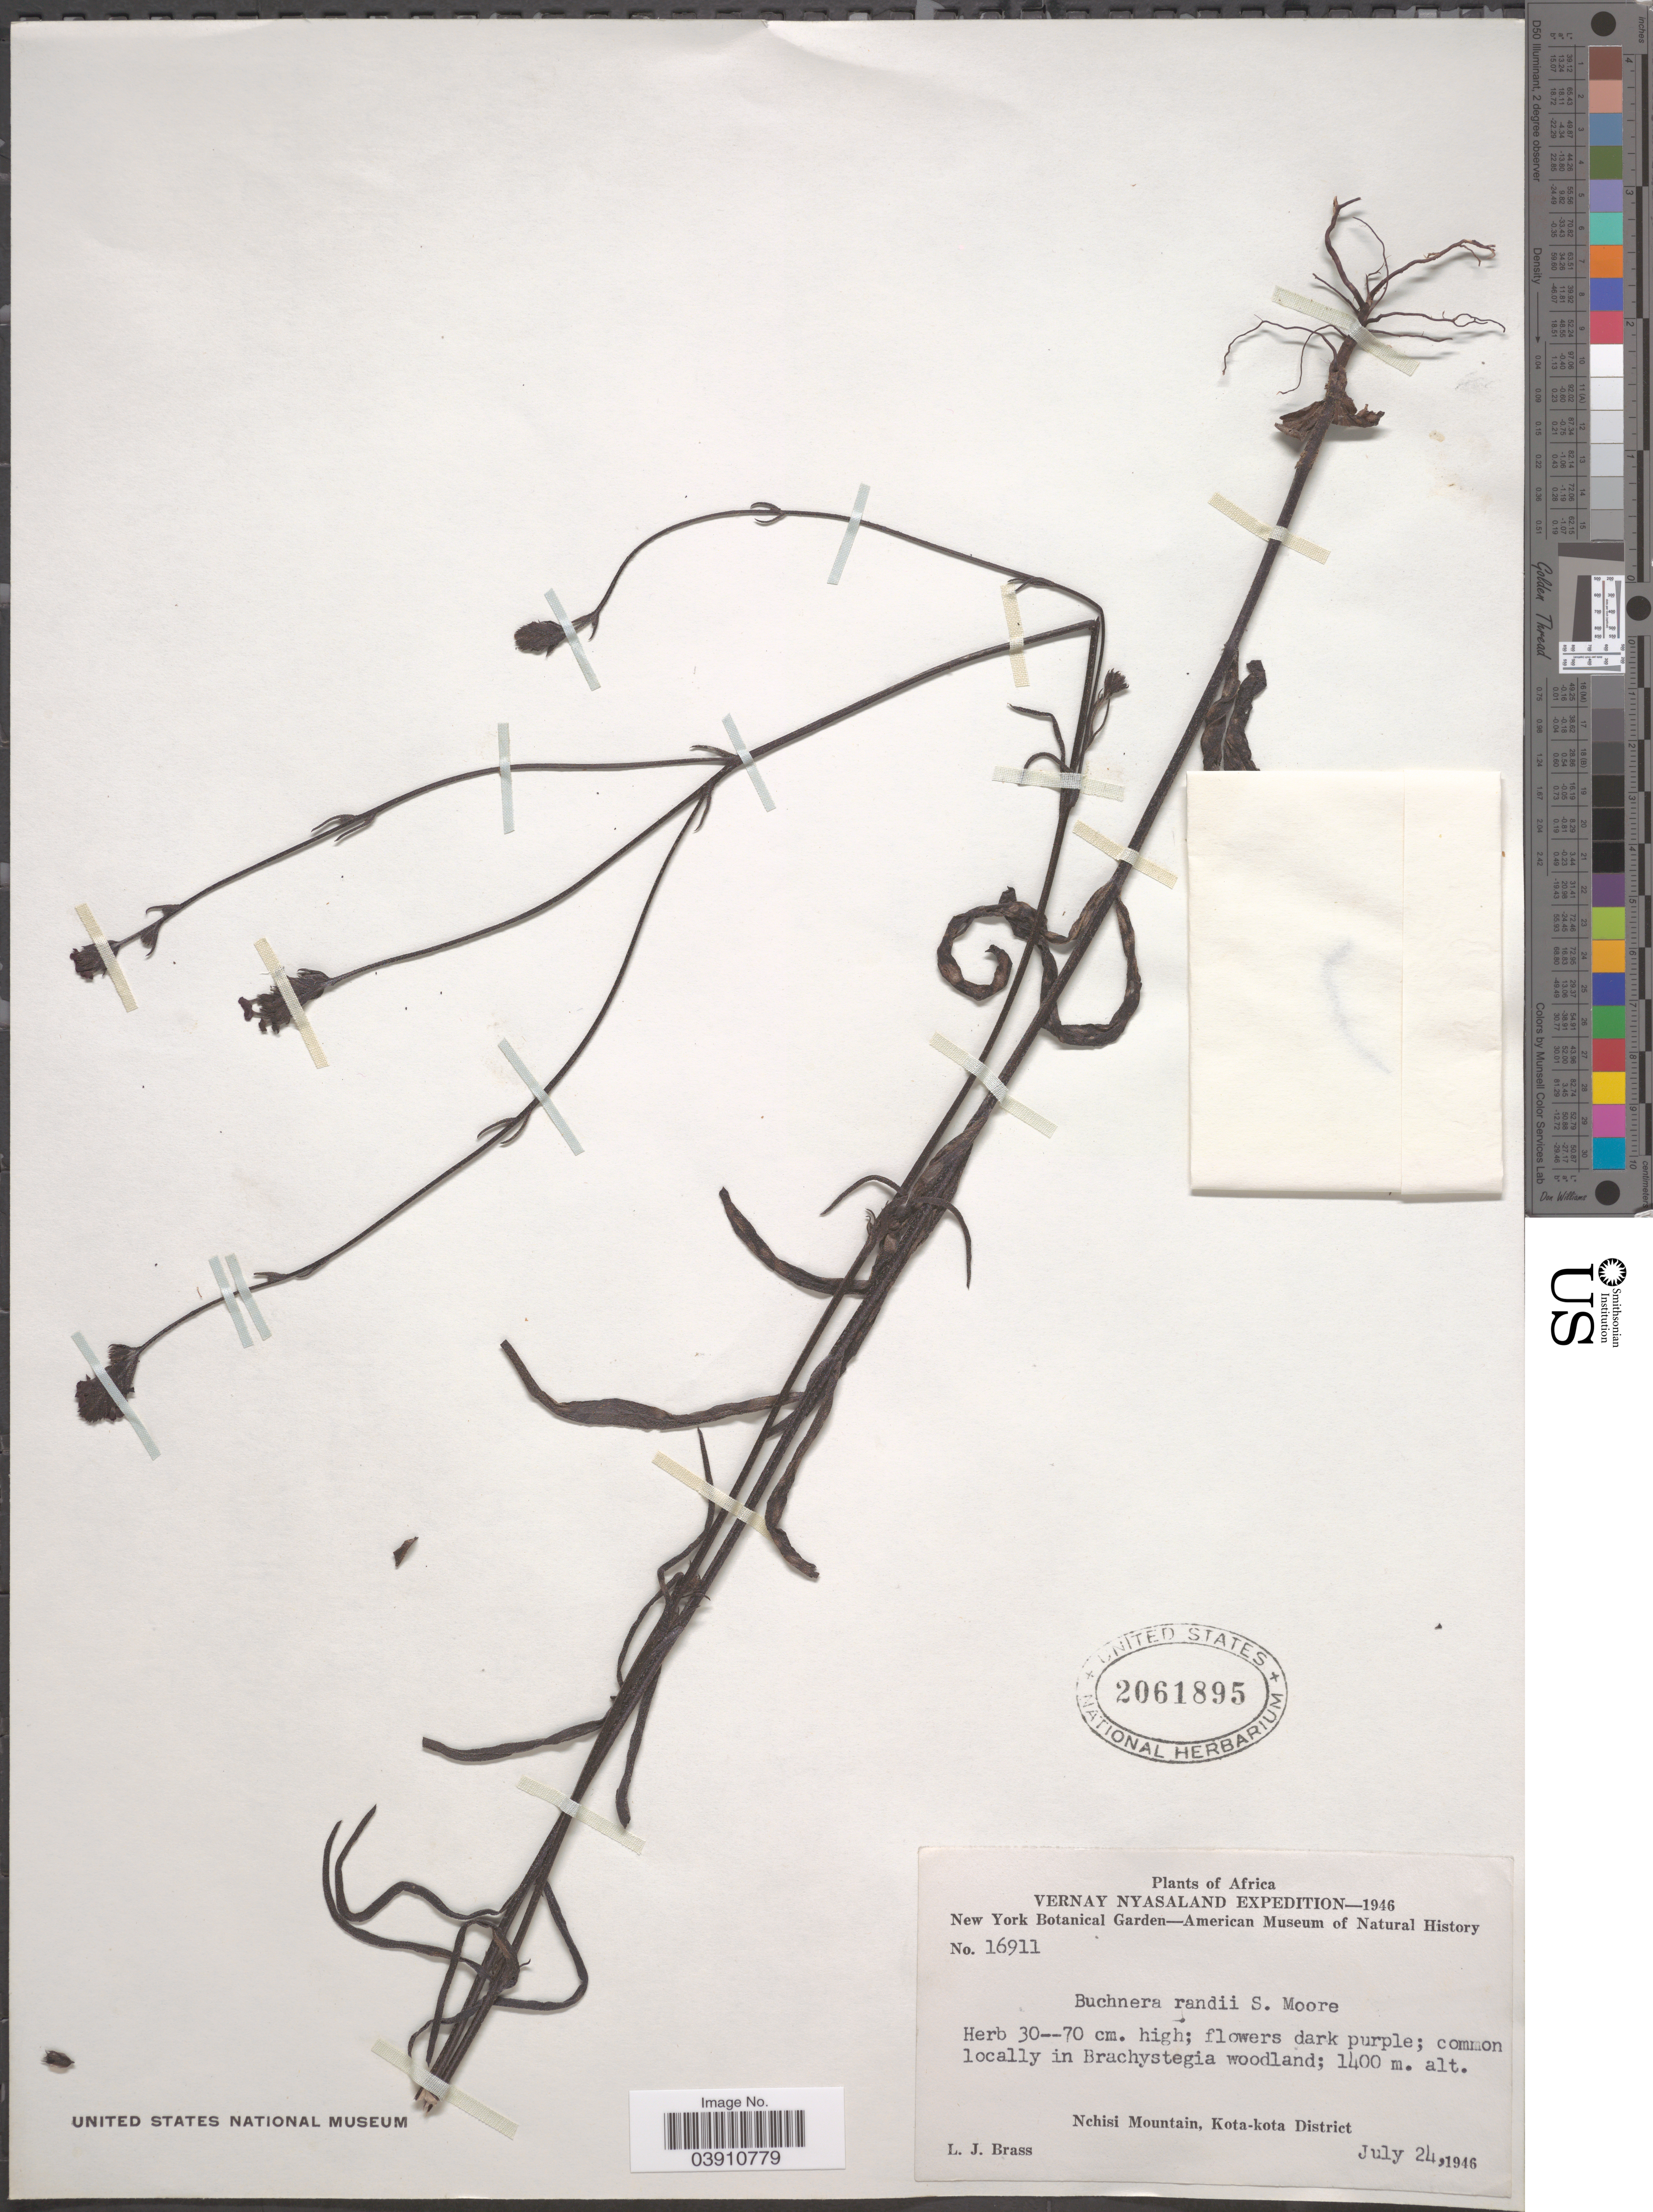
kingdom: Plantae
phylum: Tracheophyta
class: Magnoliopsida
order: Lamiales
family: Orobanchaceae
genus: Buchnera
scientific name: Buchnera randii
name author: S. Moore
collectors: L. J. Brass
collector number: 16911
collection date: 1946-07-24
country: Malawi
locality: Vernay Nyasaland. Nchisi Mountain, Kota-kota District.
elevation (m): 1400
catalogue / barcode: US 2061895